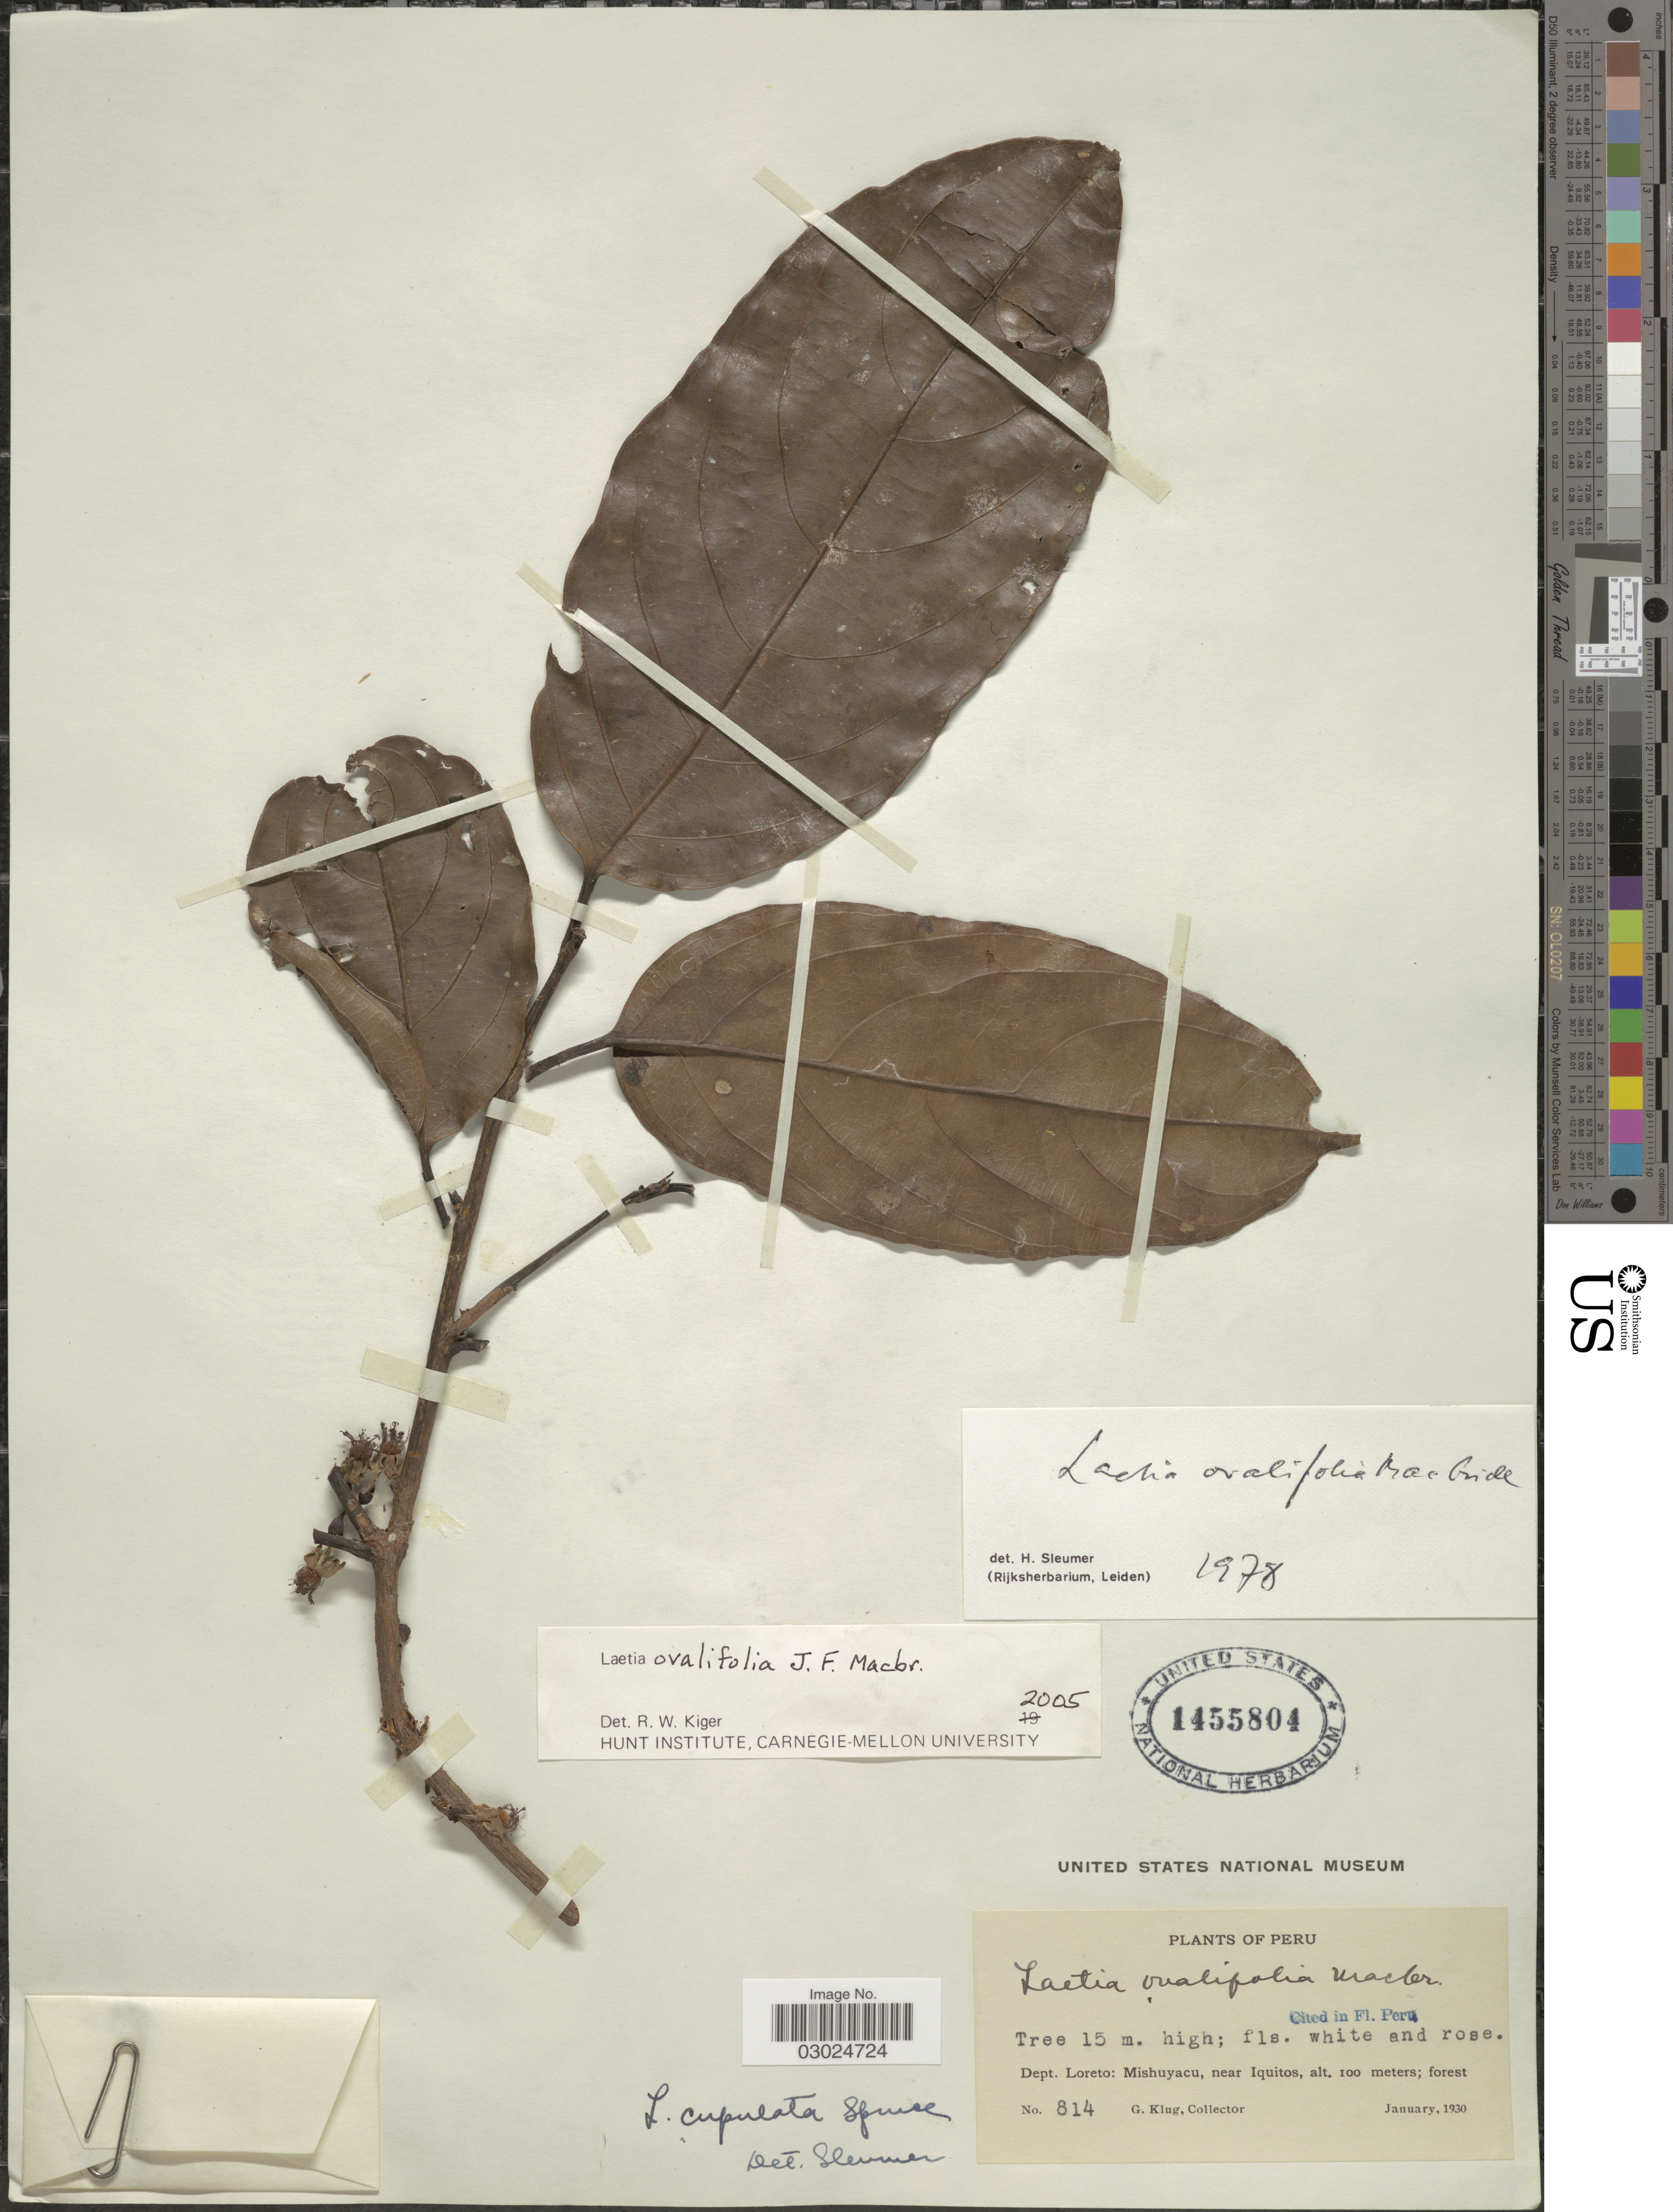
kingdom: Plantae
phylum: Tracheophyta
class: Magnoliopsida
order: Malpighiales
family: Salicaceae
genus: Irenodendron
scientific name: Irenodendron ovalifolium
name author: (J.F. Macbr.) M.H. Alford & Dement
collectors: G. Klug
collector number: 814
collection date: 1930-01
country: Peru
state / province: Loreto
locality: Dept. Loreto: Mishuyacu, near Iquitos.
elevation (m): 100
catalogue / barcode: US 1455804